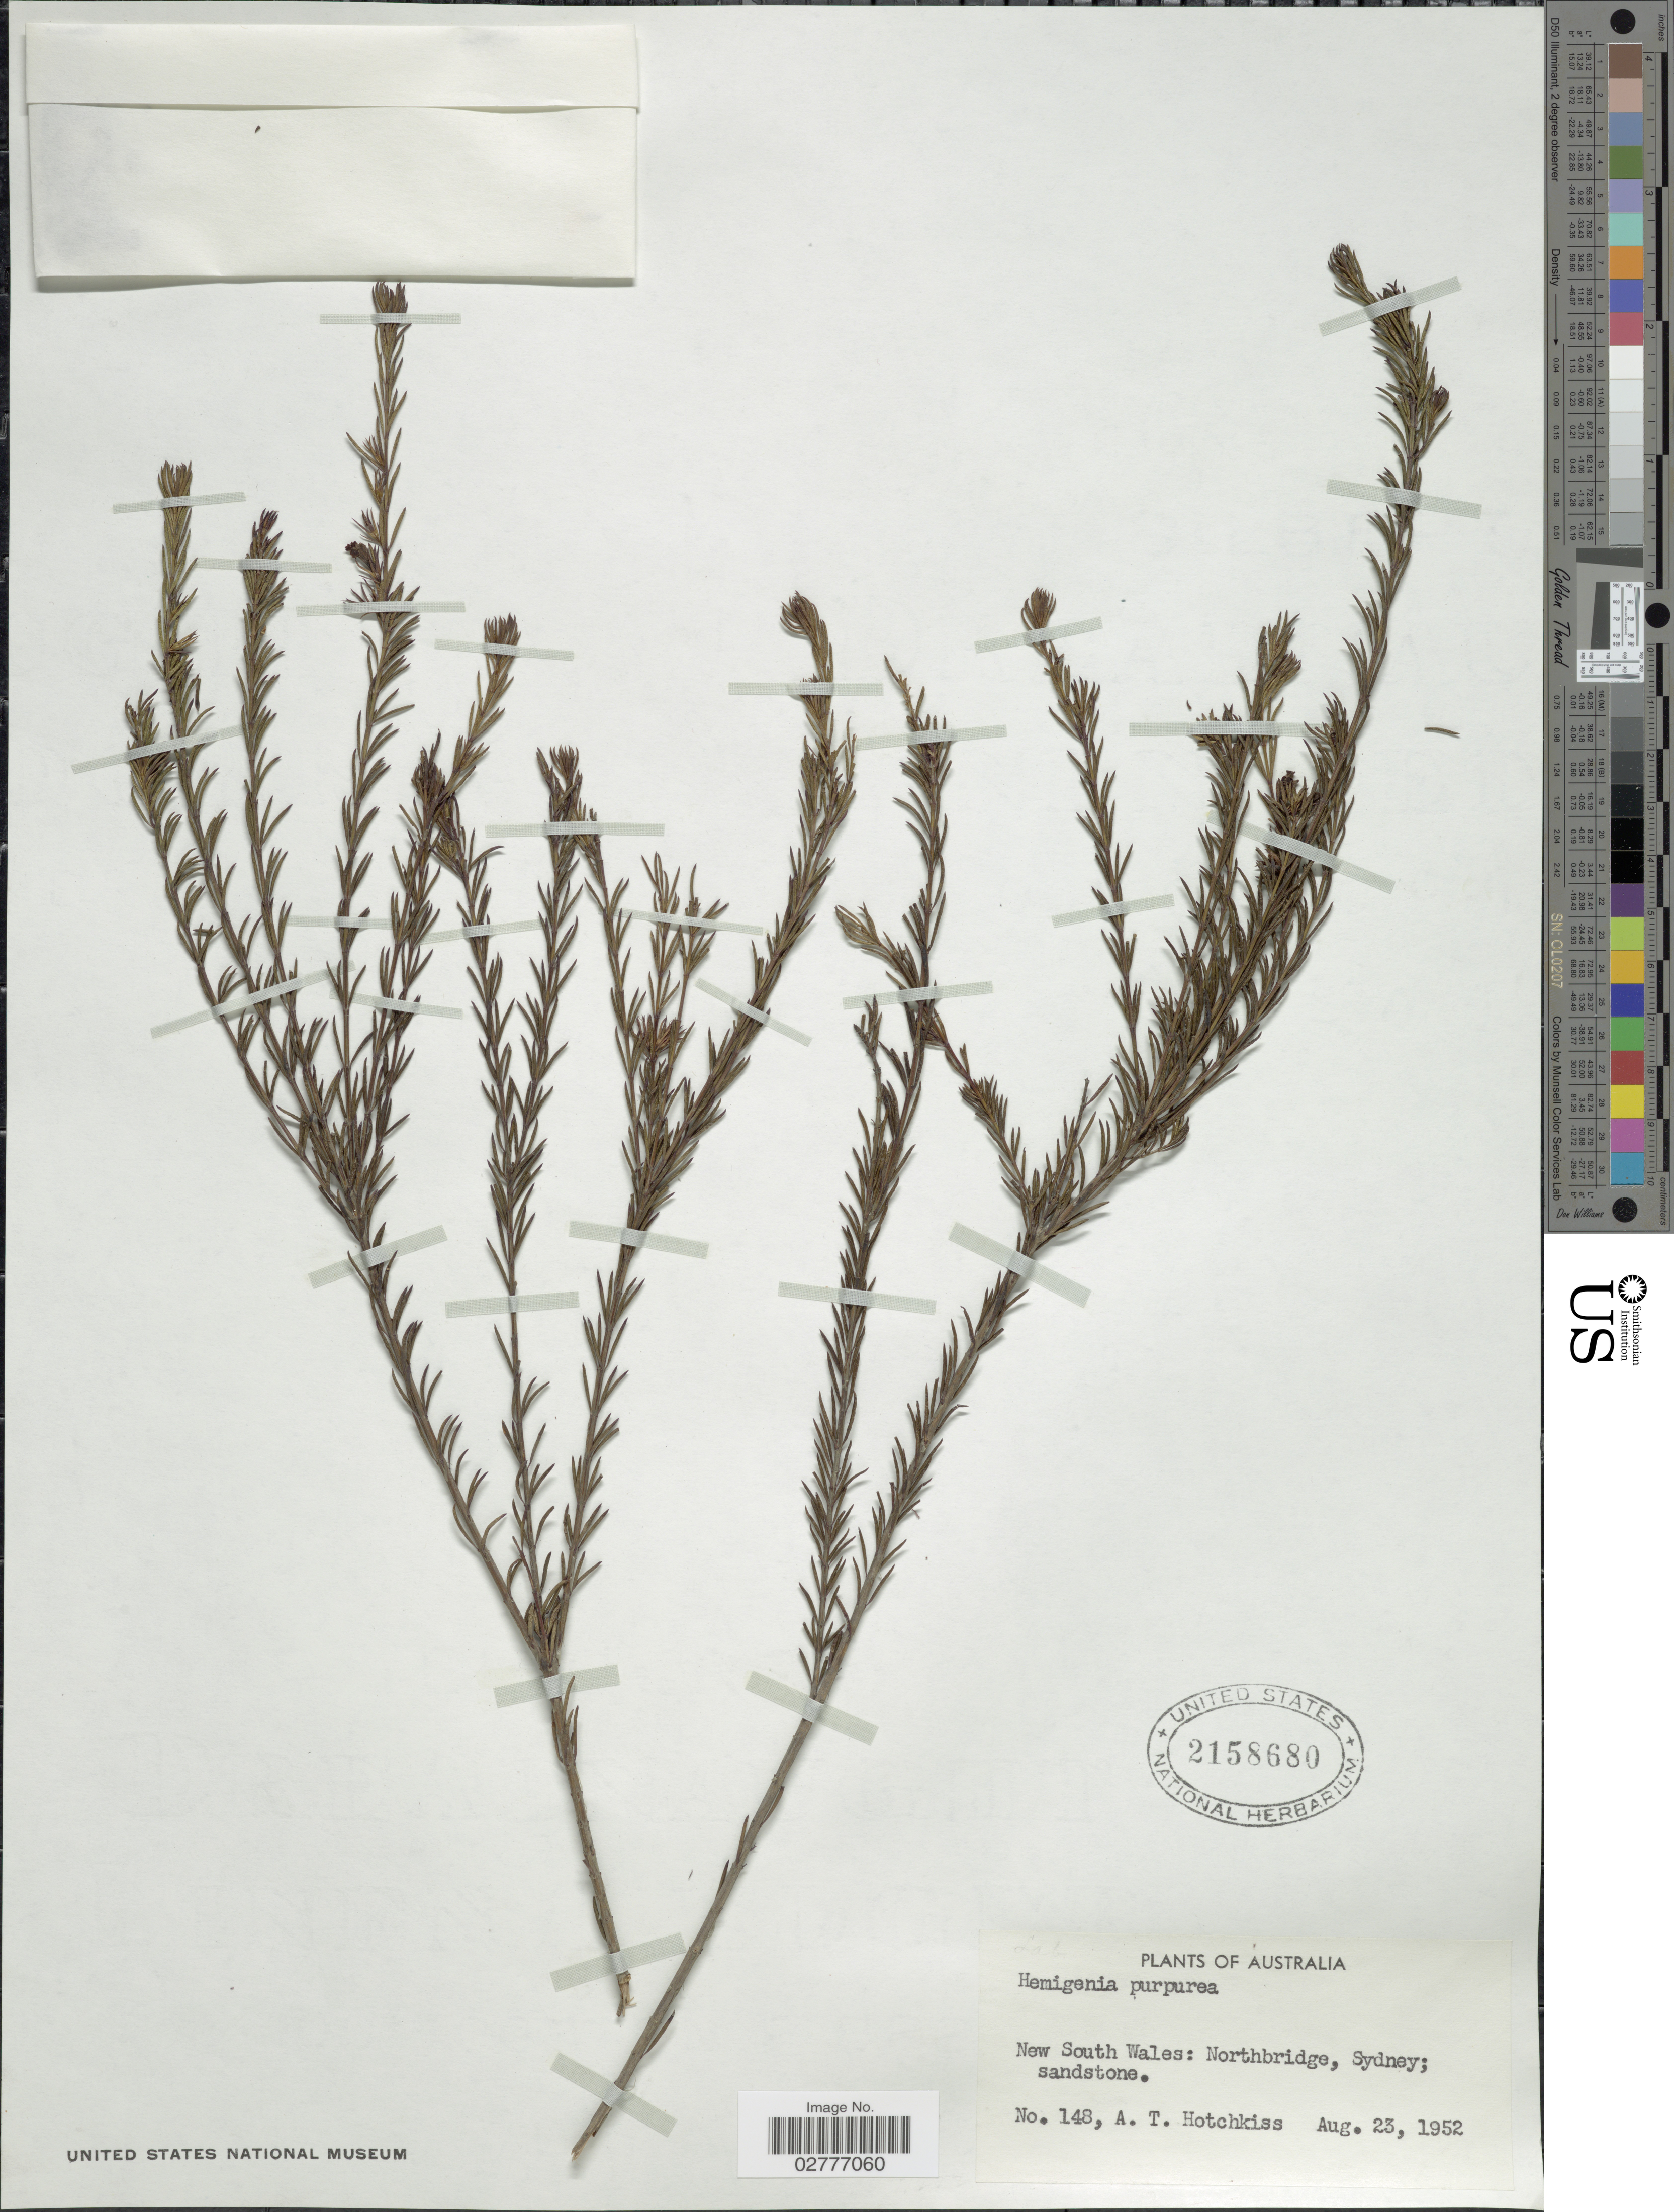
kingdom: Plantae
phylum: Tracheophyta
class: Magnoliopsida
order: Lamiales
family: Lamiaceae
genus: Hemigenia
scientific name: Hemigenia purpurea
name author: R. Br.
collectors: A. Hotchkiss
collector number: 148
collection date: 1952-08-23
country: Australia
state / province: New South Wales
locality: Northbridge, Sydney.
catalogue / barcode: US 2158680